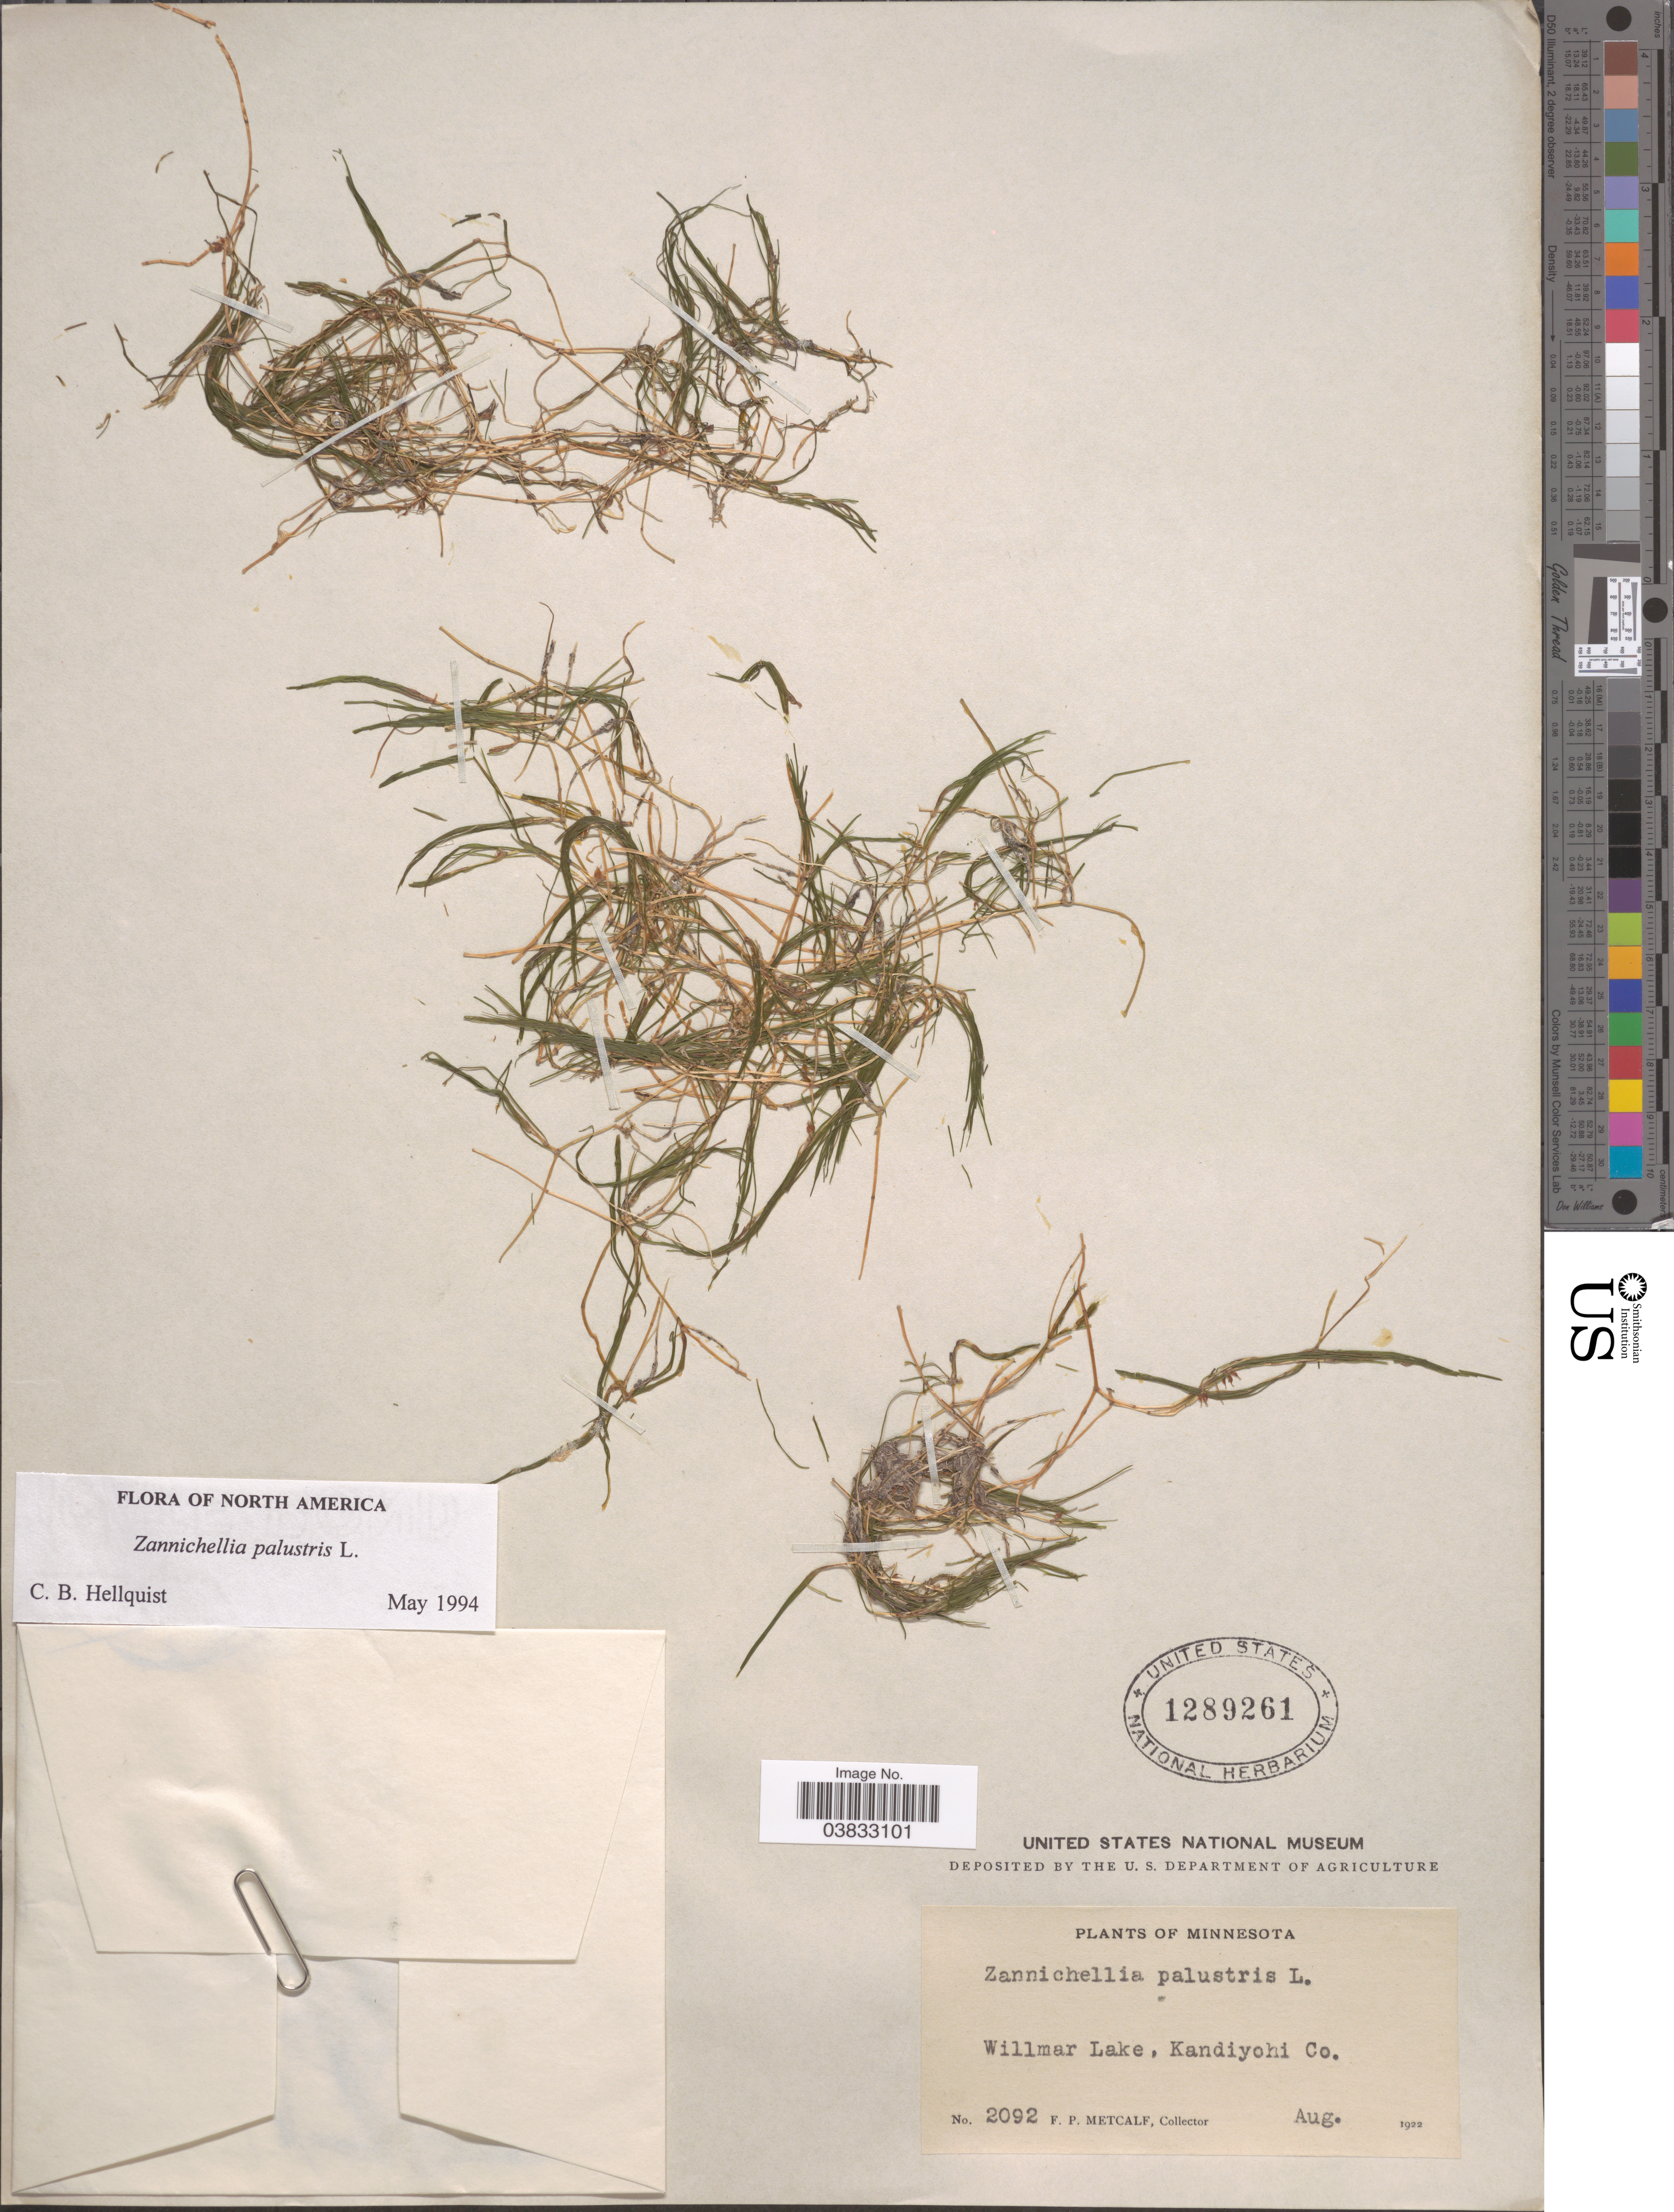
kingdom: Plantae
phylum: Tracheophyta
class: Liliopsida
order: Alismatales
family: Potamogetonaceae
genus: Zannichellia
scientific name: Zannichellia palustris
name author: L.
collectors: F. Metcalf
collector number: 2092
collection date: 1922-08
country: United States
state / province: Minnesota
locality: Willmar Lake, Landiyohi Co.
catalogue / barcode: US 1289261